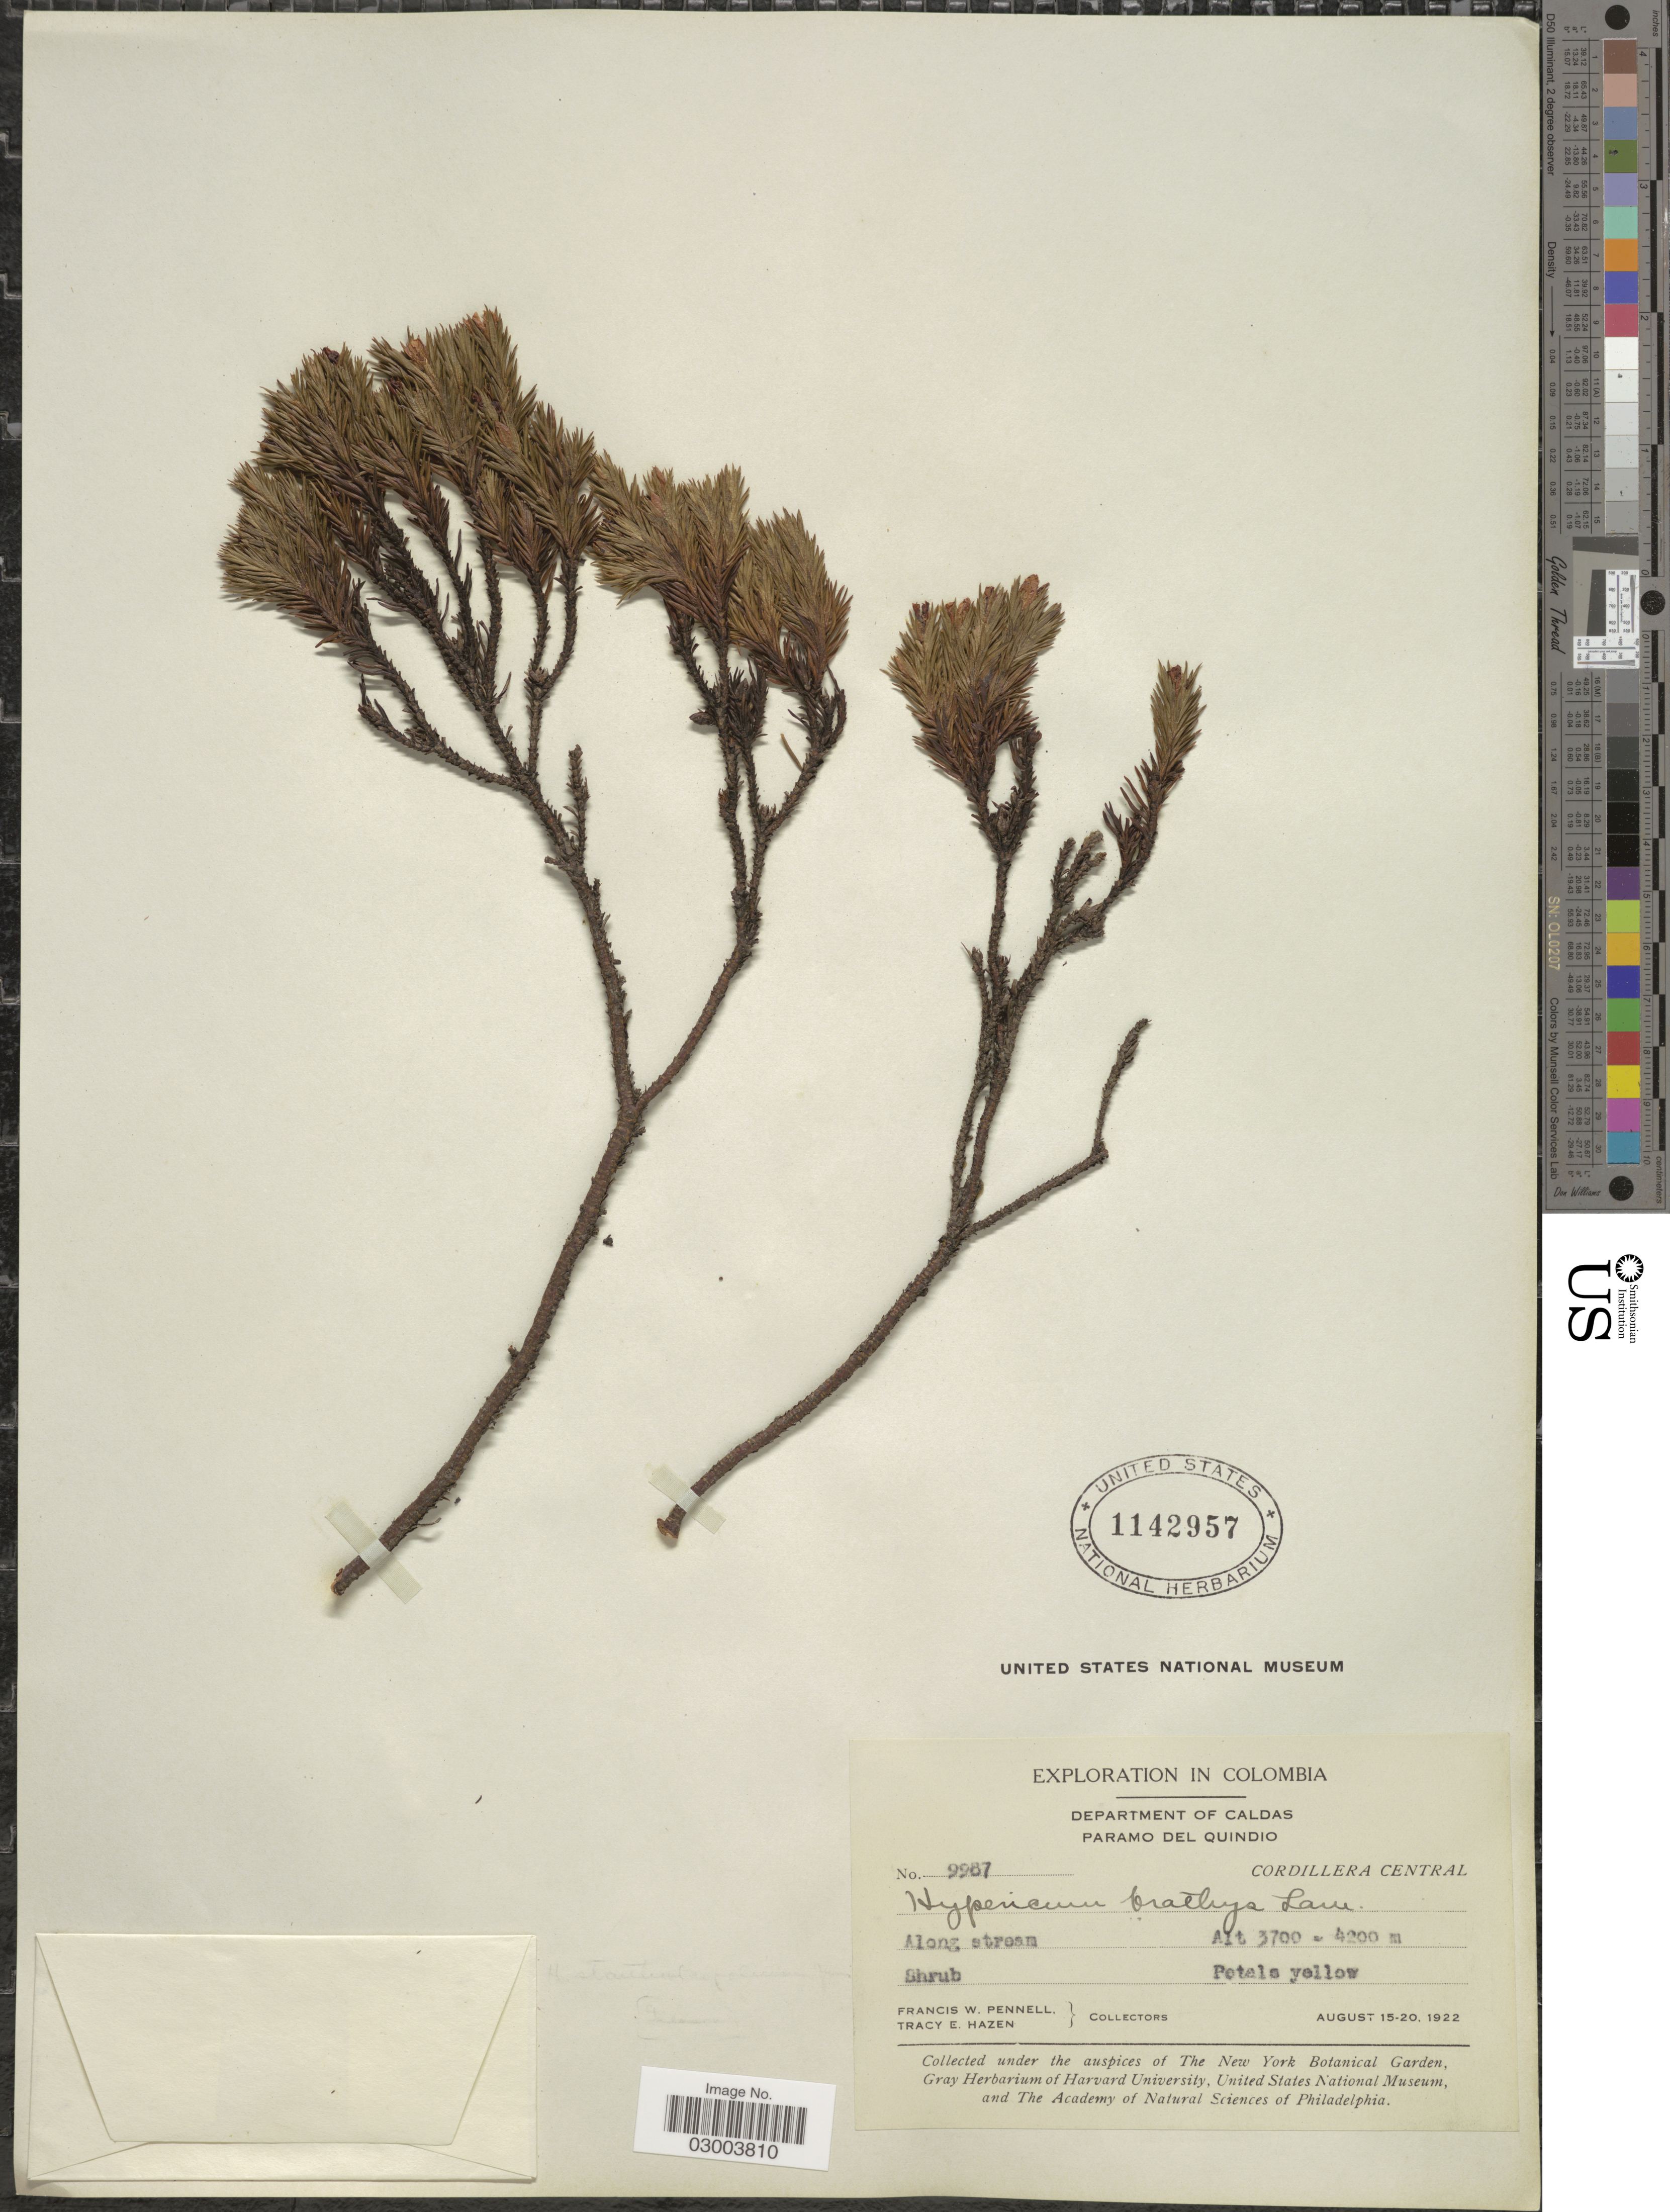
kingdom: Plantae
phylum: Tracheophyta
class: Magnoliopsida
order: Malpighiales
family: Hypericaceae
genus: Hypericum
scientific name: Hypericum lancioides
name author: Cuatrec.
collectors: F. W. Pennell & T. E. Hazen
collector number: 9987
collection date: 1922-08-15/1922-08-20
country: Colombia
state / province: Caldas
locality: Department of Caldas, Paramo del Quindio, Cordillera Central.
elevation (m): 3700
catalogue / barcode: US 1142957